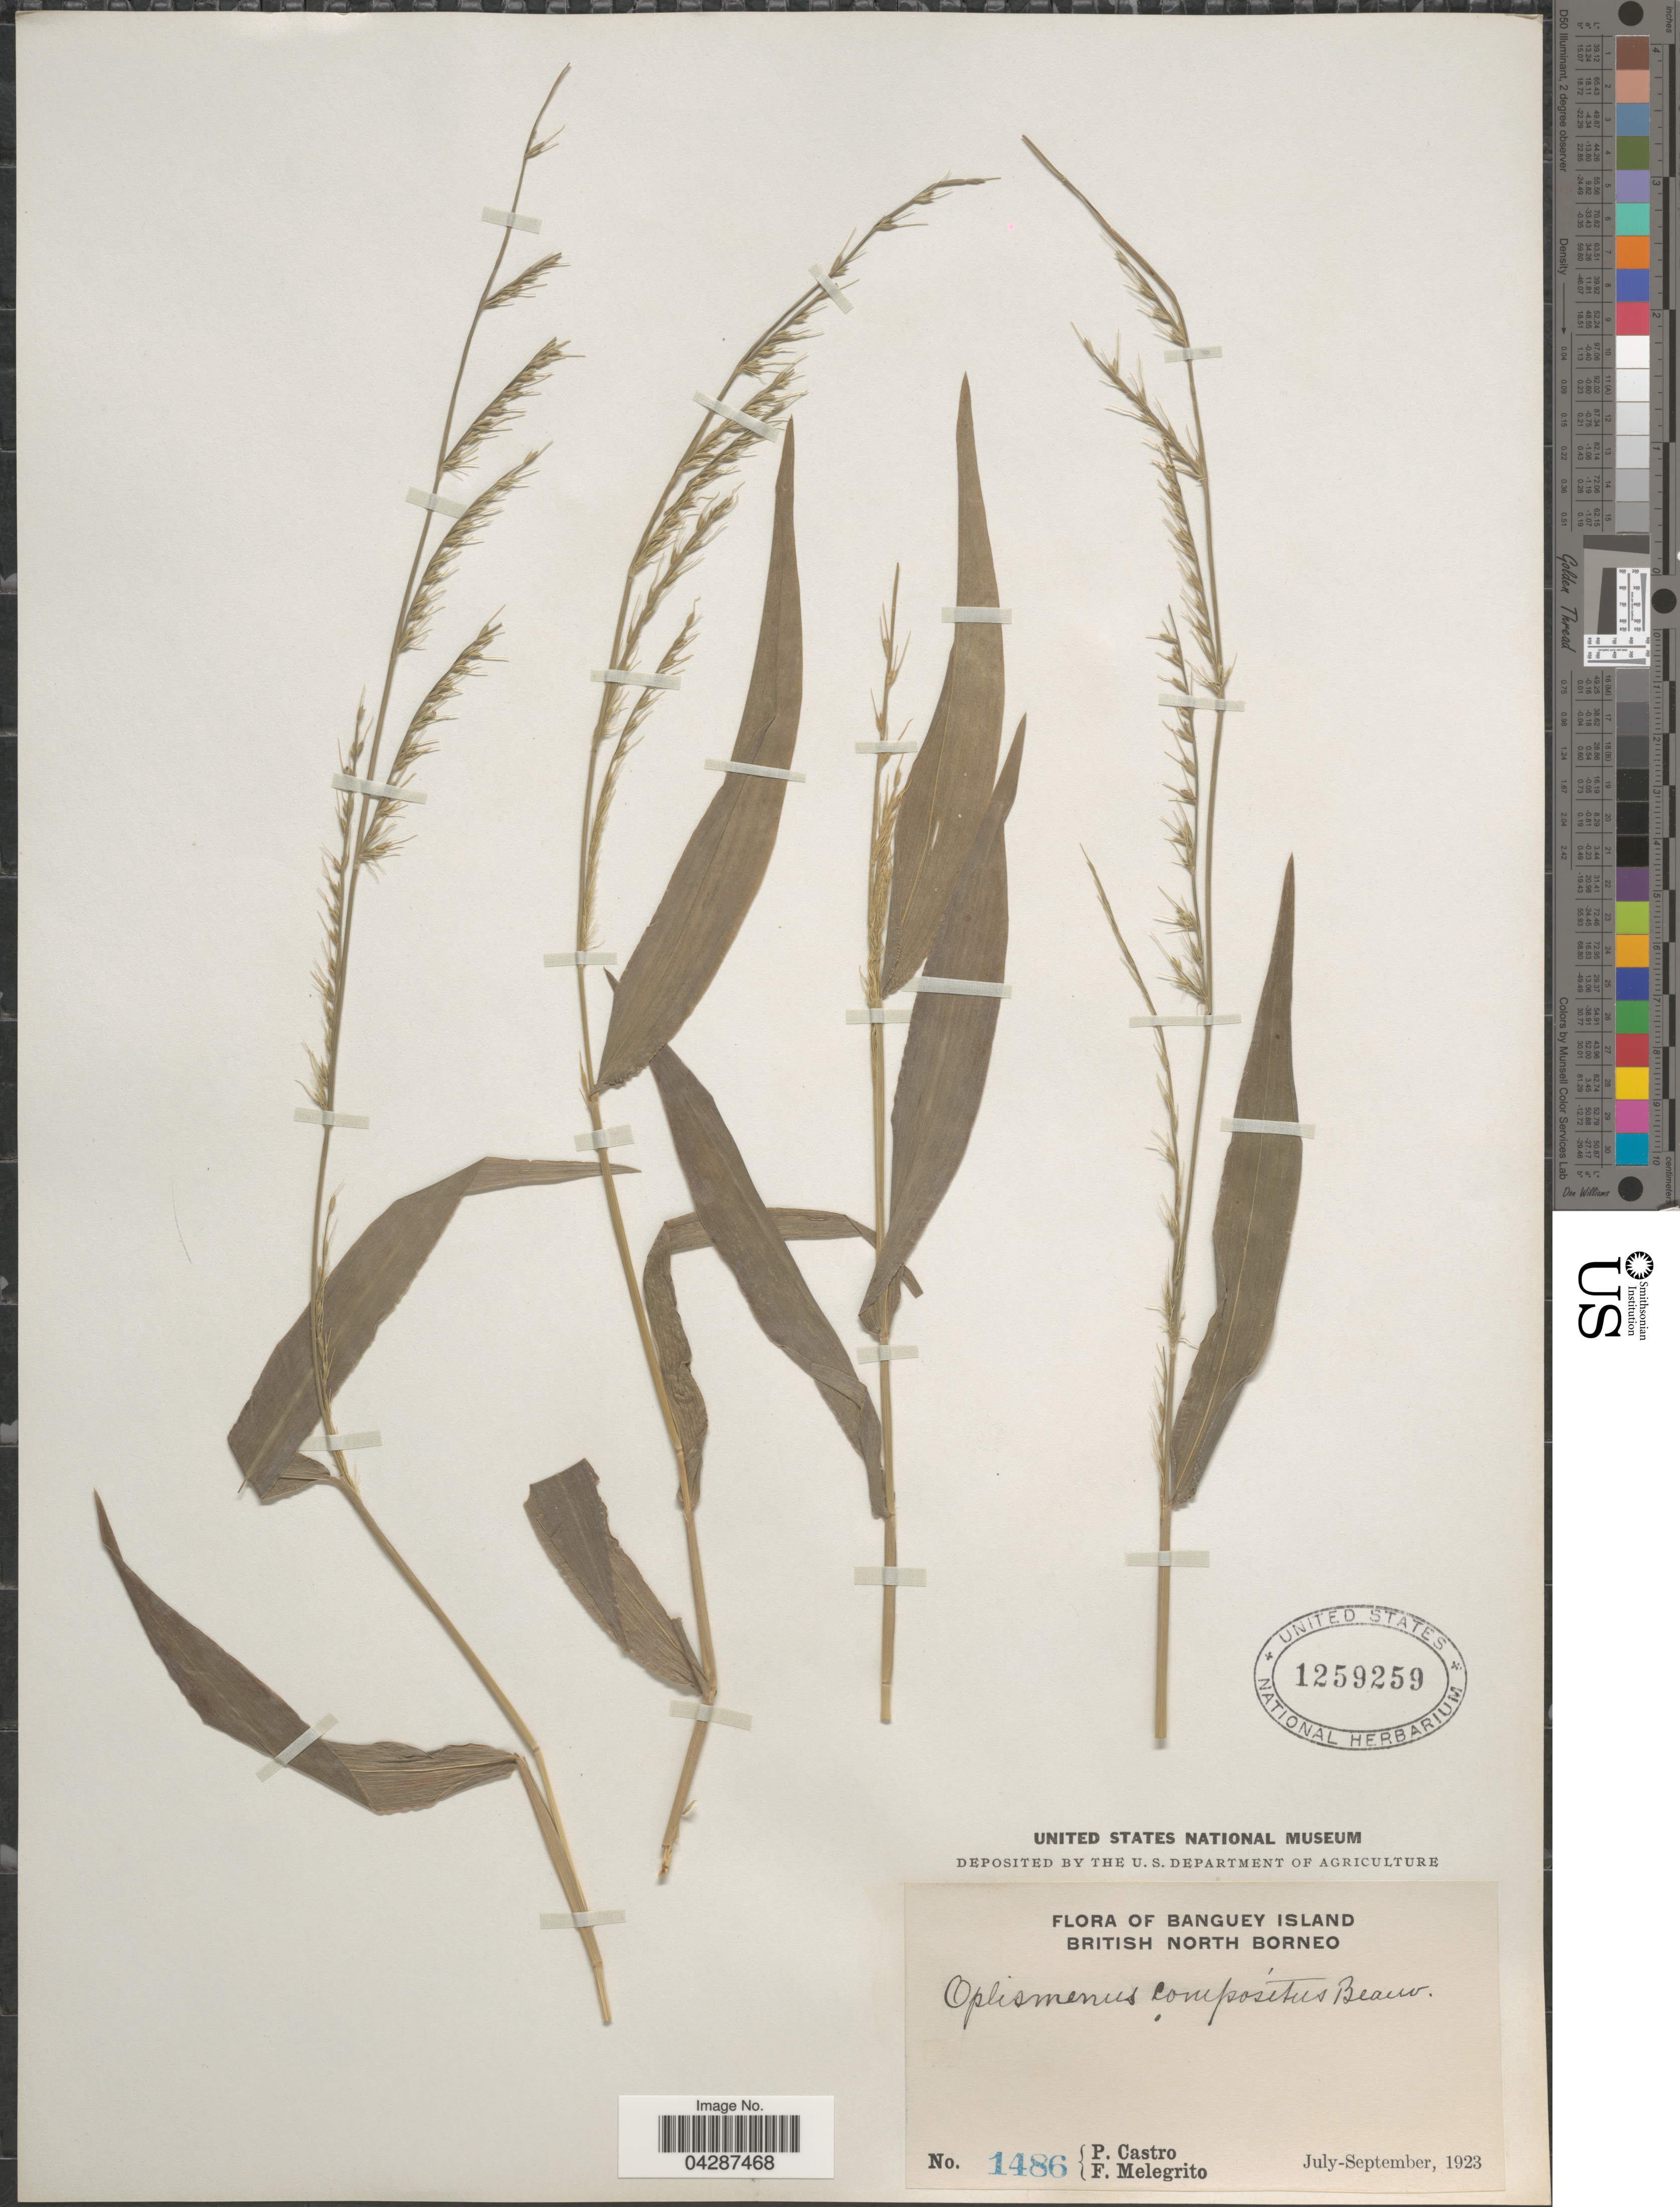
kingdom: Plantae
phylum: Tracheophyta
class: Liliopsida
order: Poales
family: Poaceae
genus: Oplismenus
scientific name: Oplismenus compositus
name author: (L.) P. Beauv.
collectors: P. Castro & F. Melegrito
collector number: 1486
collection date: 1923-07/1923-09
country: Malaysia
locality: Banguey Island. British North Borneo.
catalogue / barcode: US 1259259